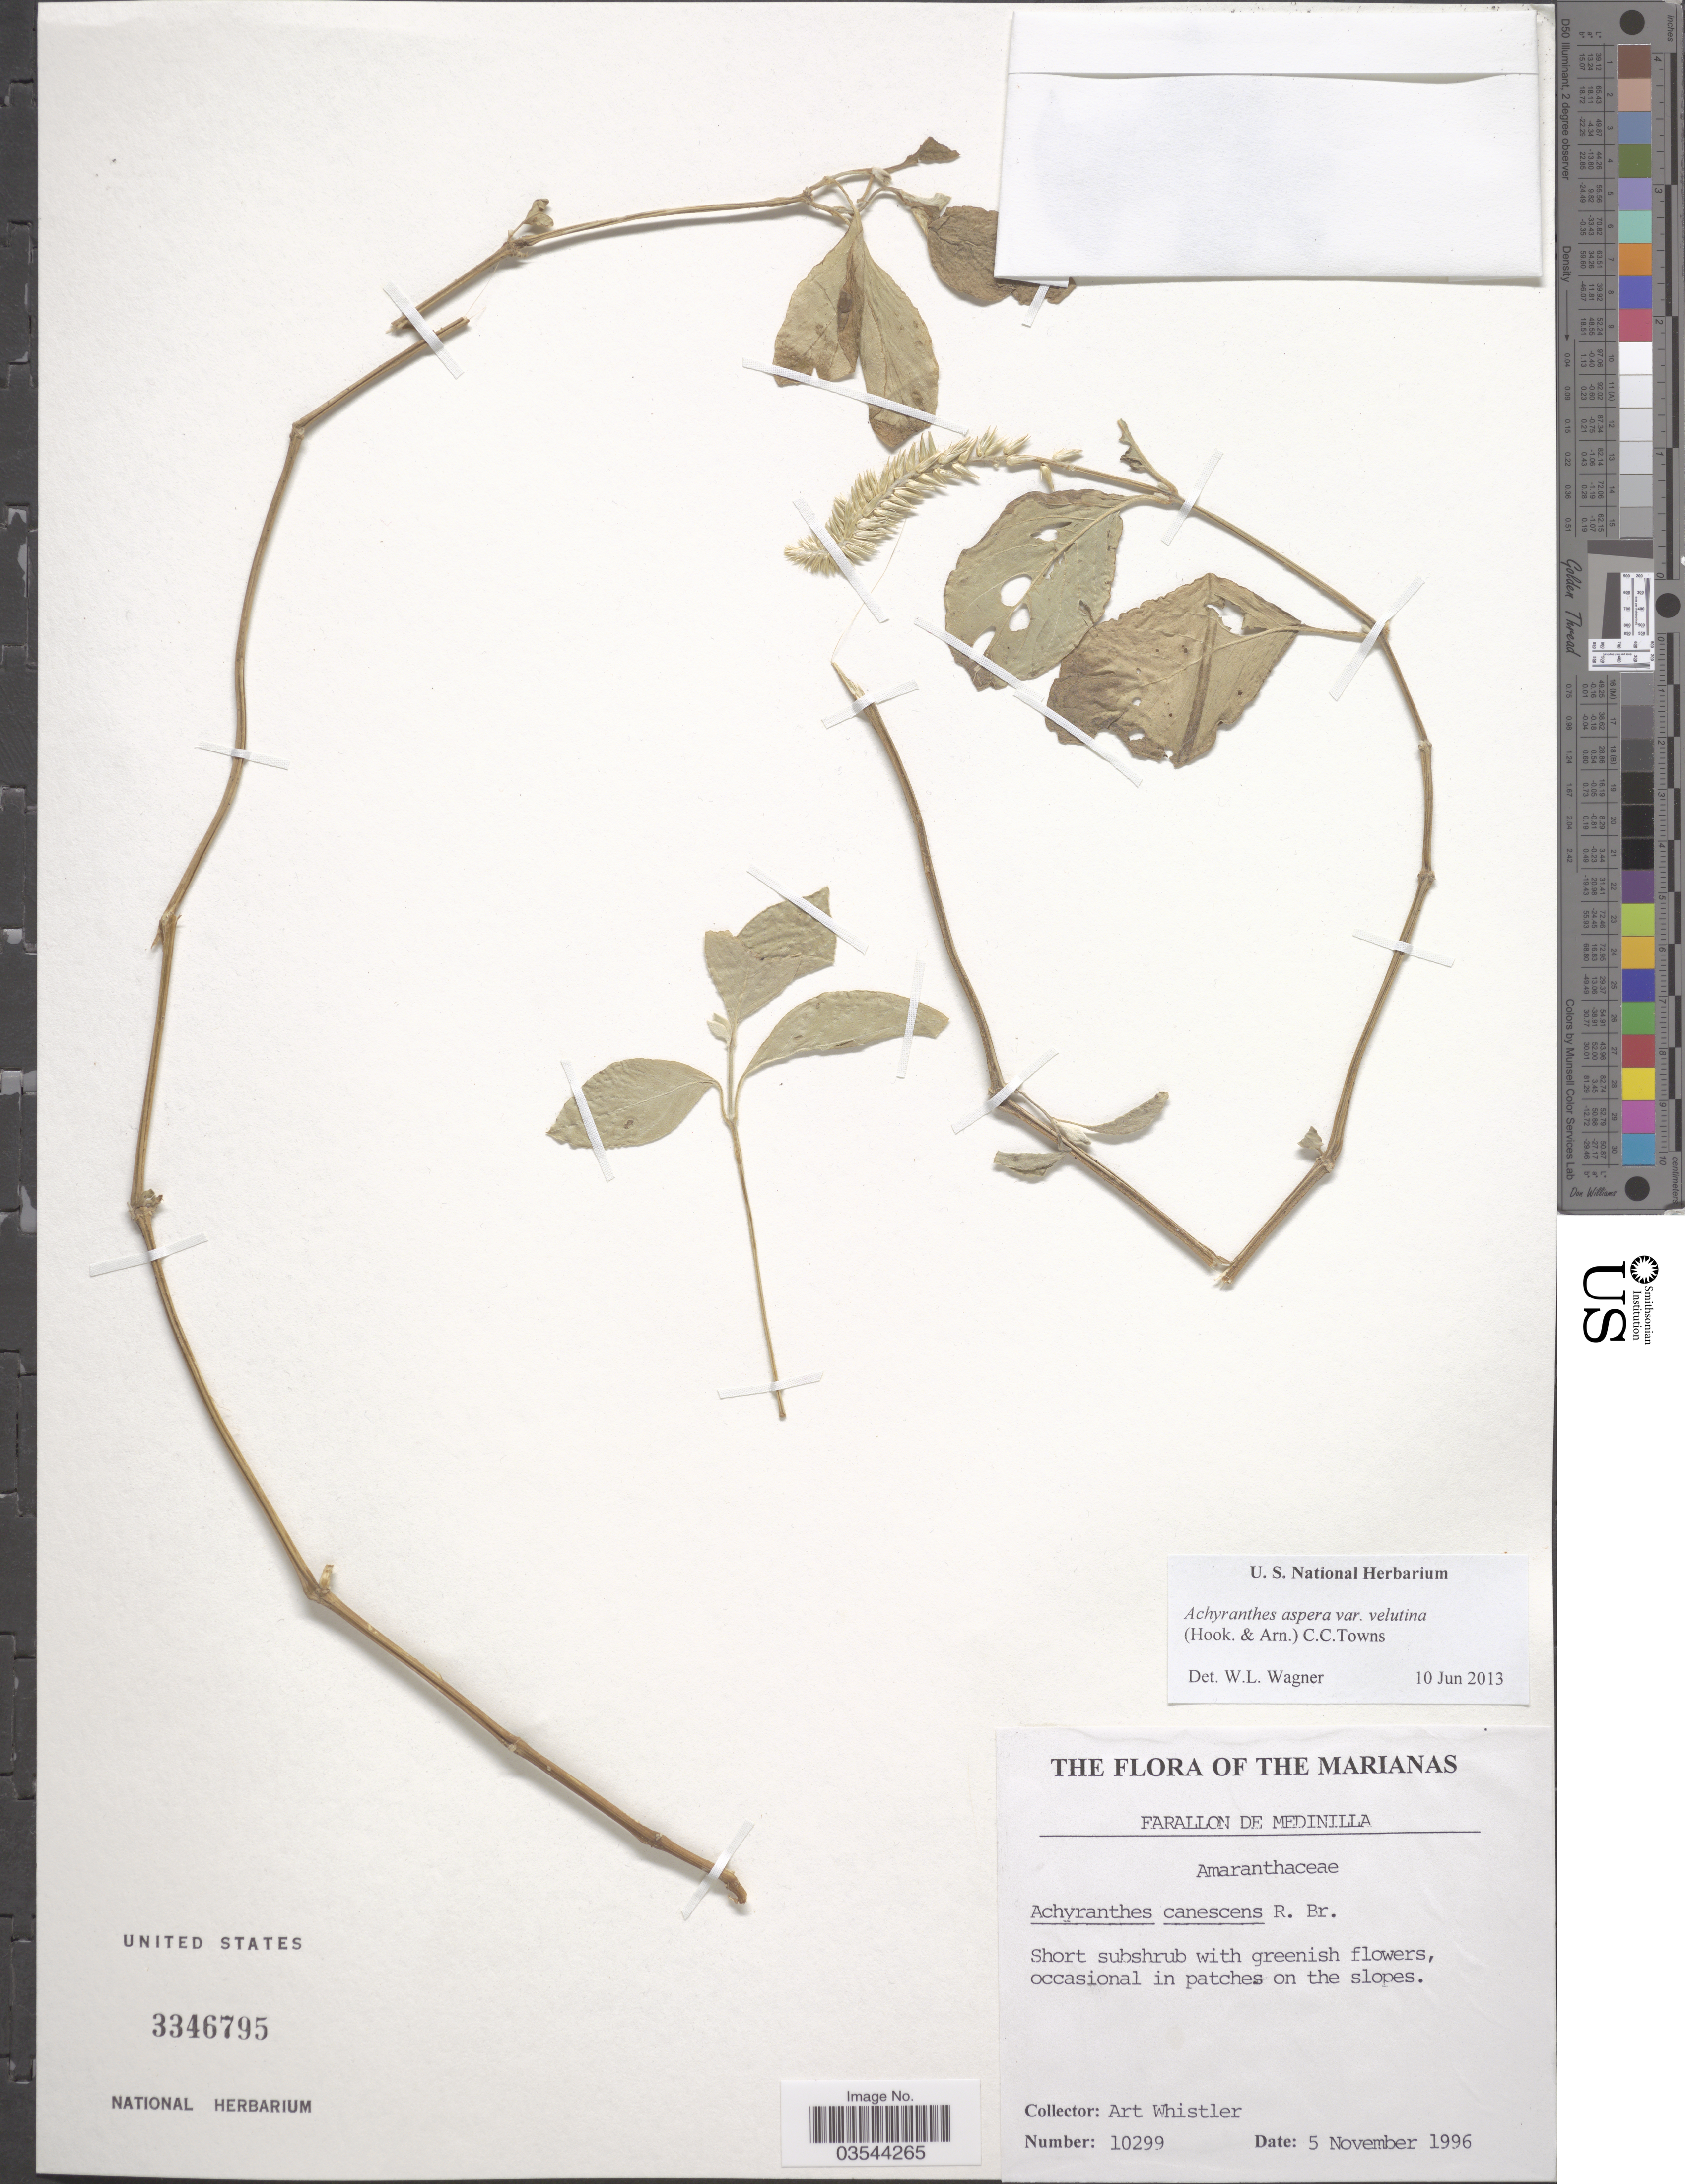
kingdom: Plantae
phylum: Tracheophyta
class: Magnoliopsida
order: Caryophyllales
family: Amaranthaceae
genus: Achyranthes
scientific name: Achyranthes aspera var. velutina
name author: (Hook. & Arn.) C. C. Towns.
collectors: A. Whistler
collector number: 10299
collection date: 1996-11-05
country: Northern Mariana Islands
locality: The Marianas. Farallon de Medinilla.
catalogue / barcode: US 3346795